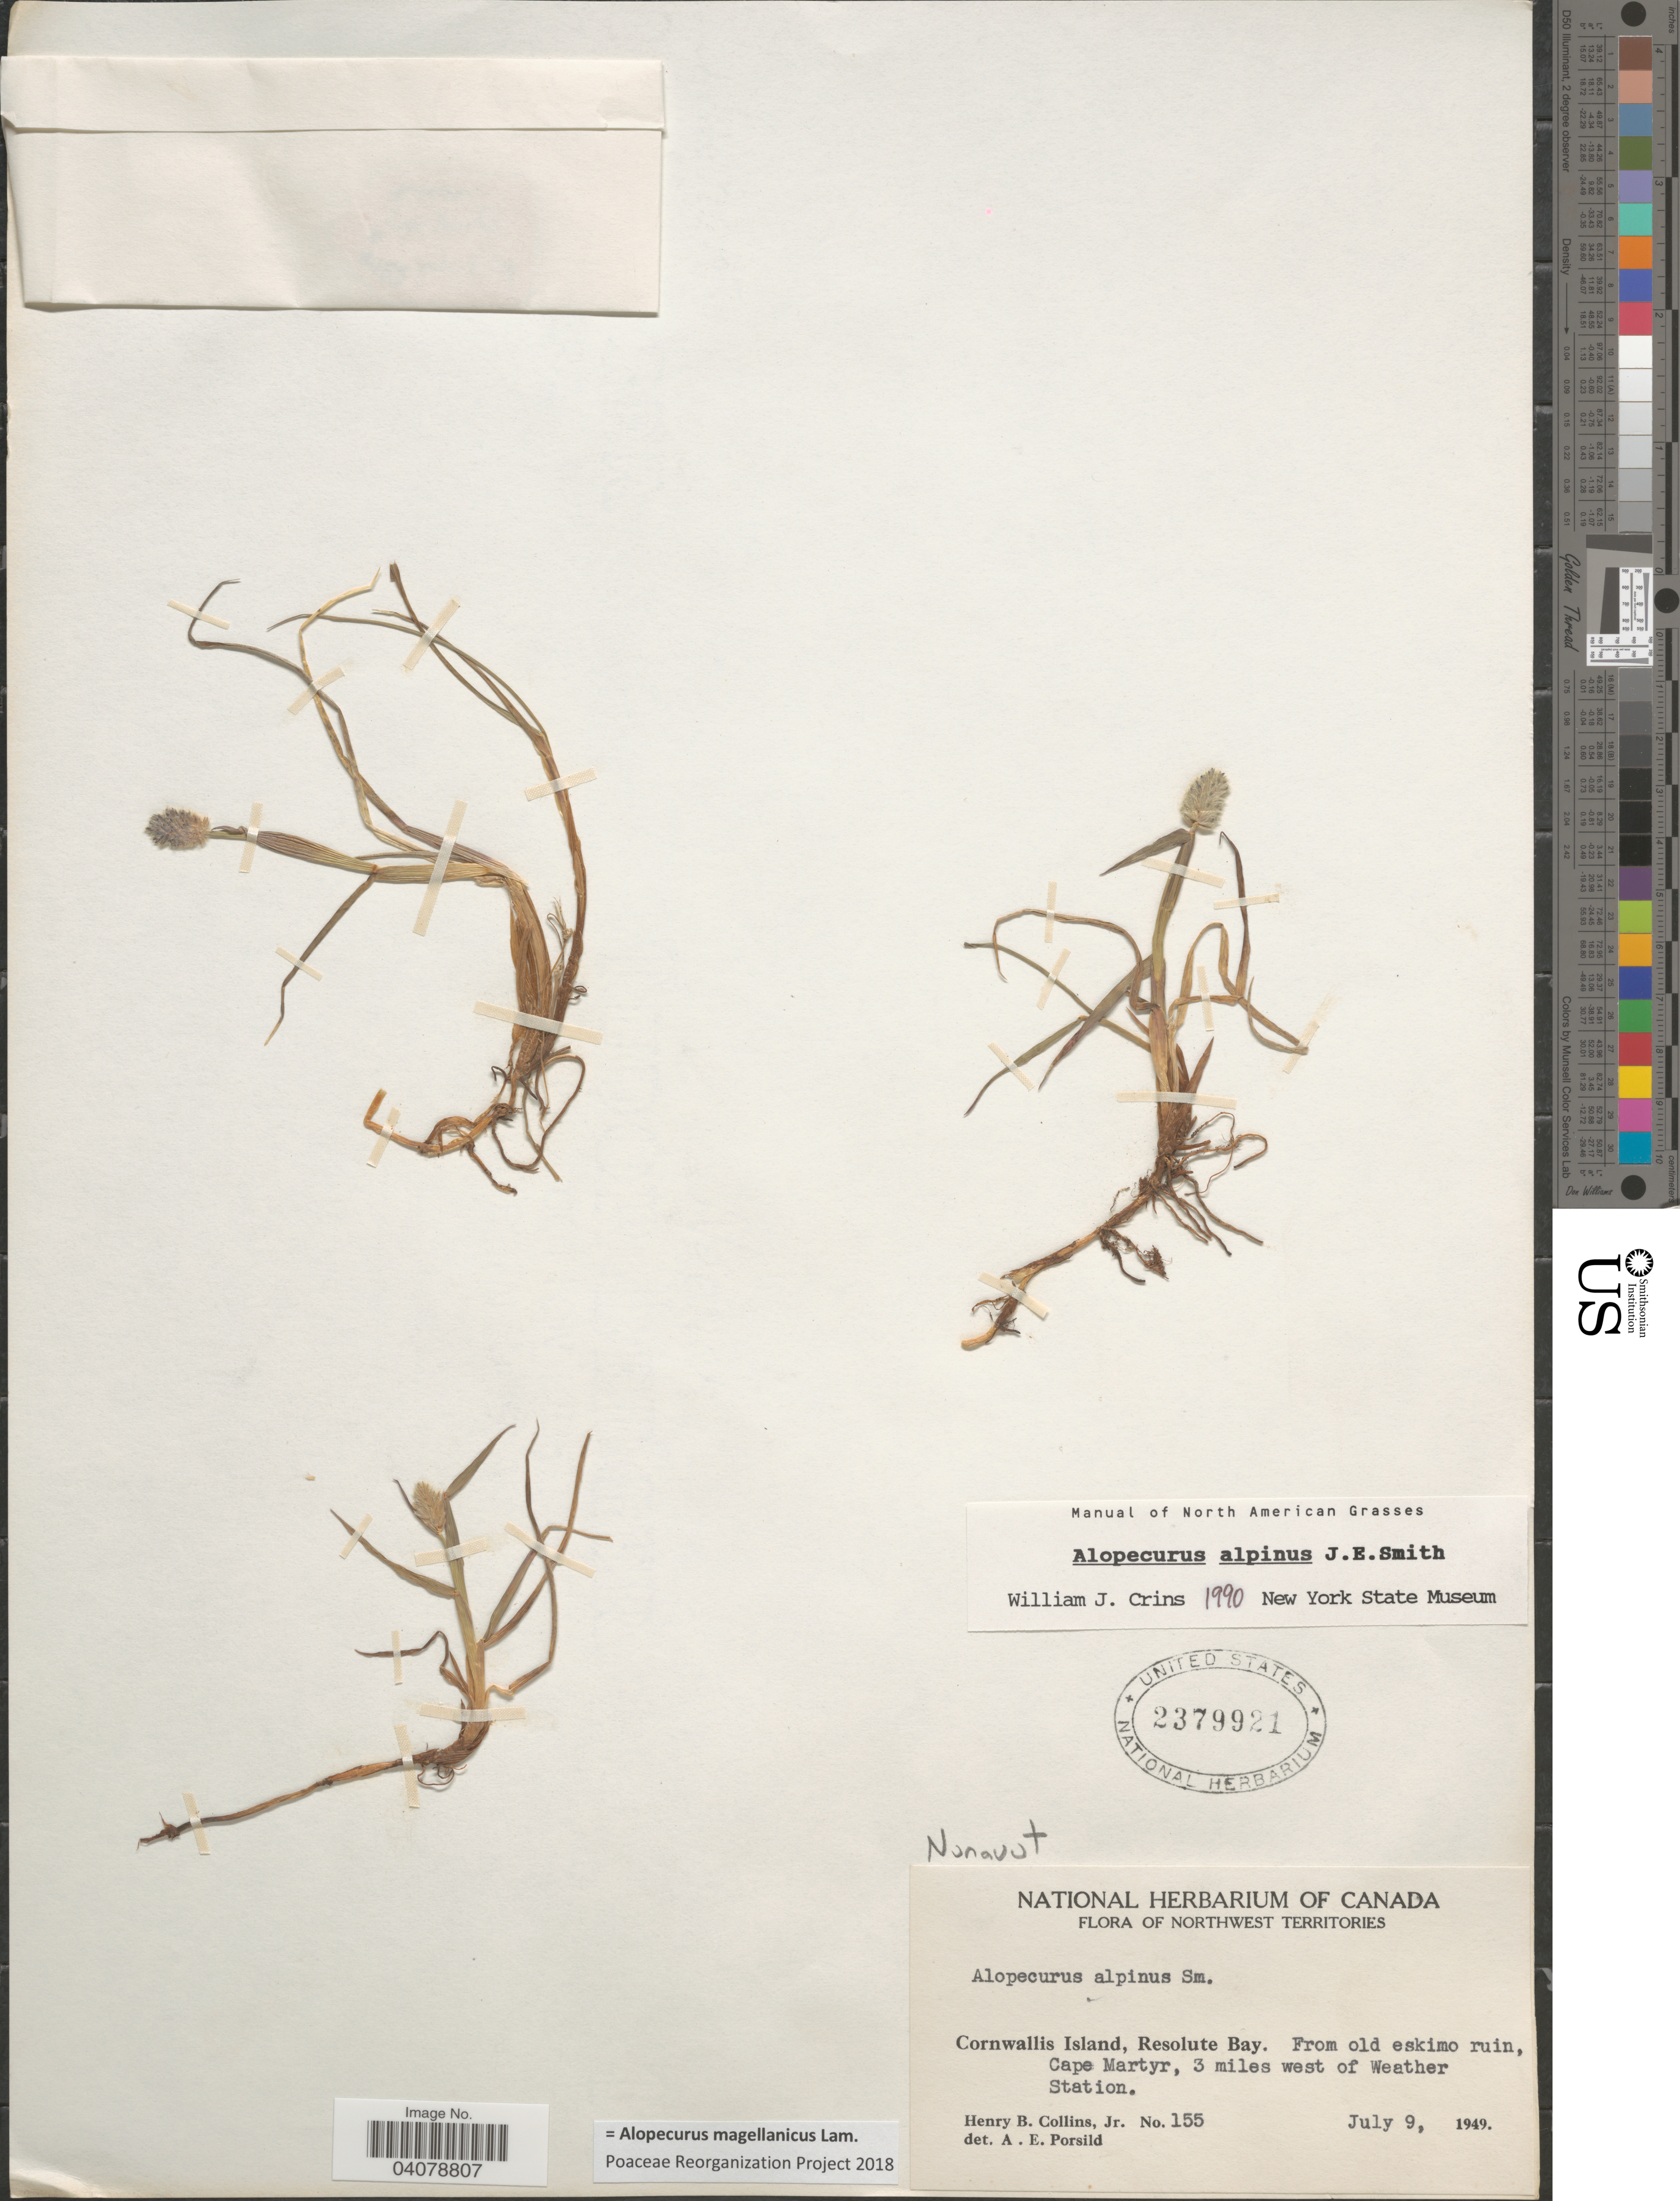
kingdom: Plantae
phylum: Tracheophyta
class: Liliopsida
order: Poales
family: Poaceae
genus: Alopecurus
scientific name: Alopecurus magellanicus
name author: Lam.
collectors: H. Collins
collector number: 155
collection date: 1949-07-09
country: Canada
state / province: Nunavut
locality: Nunavut. Northwest Territories. Cornwallis Island, Resolute Bay. From old eskimo ruin, Cape Martyr, 3 miles west of Weather Station.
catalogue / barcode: US 2379921